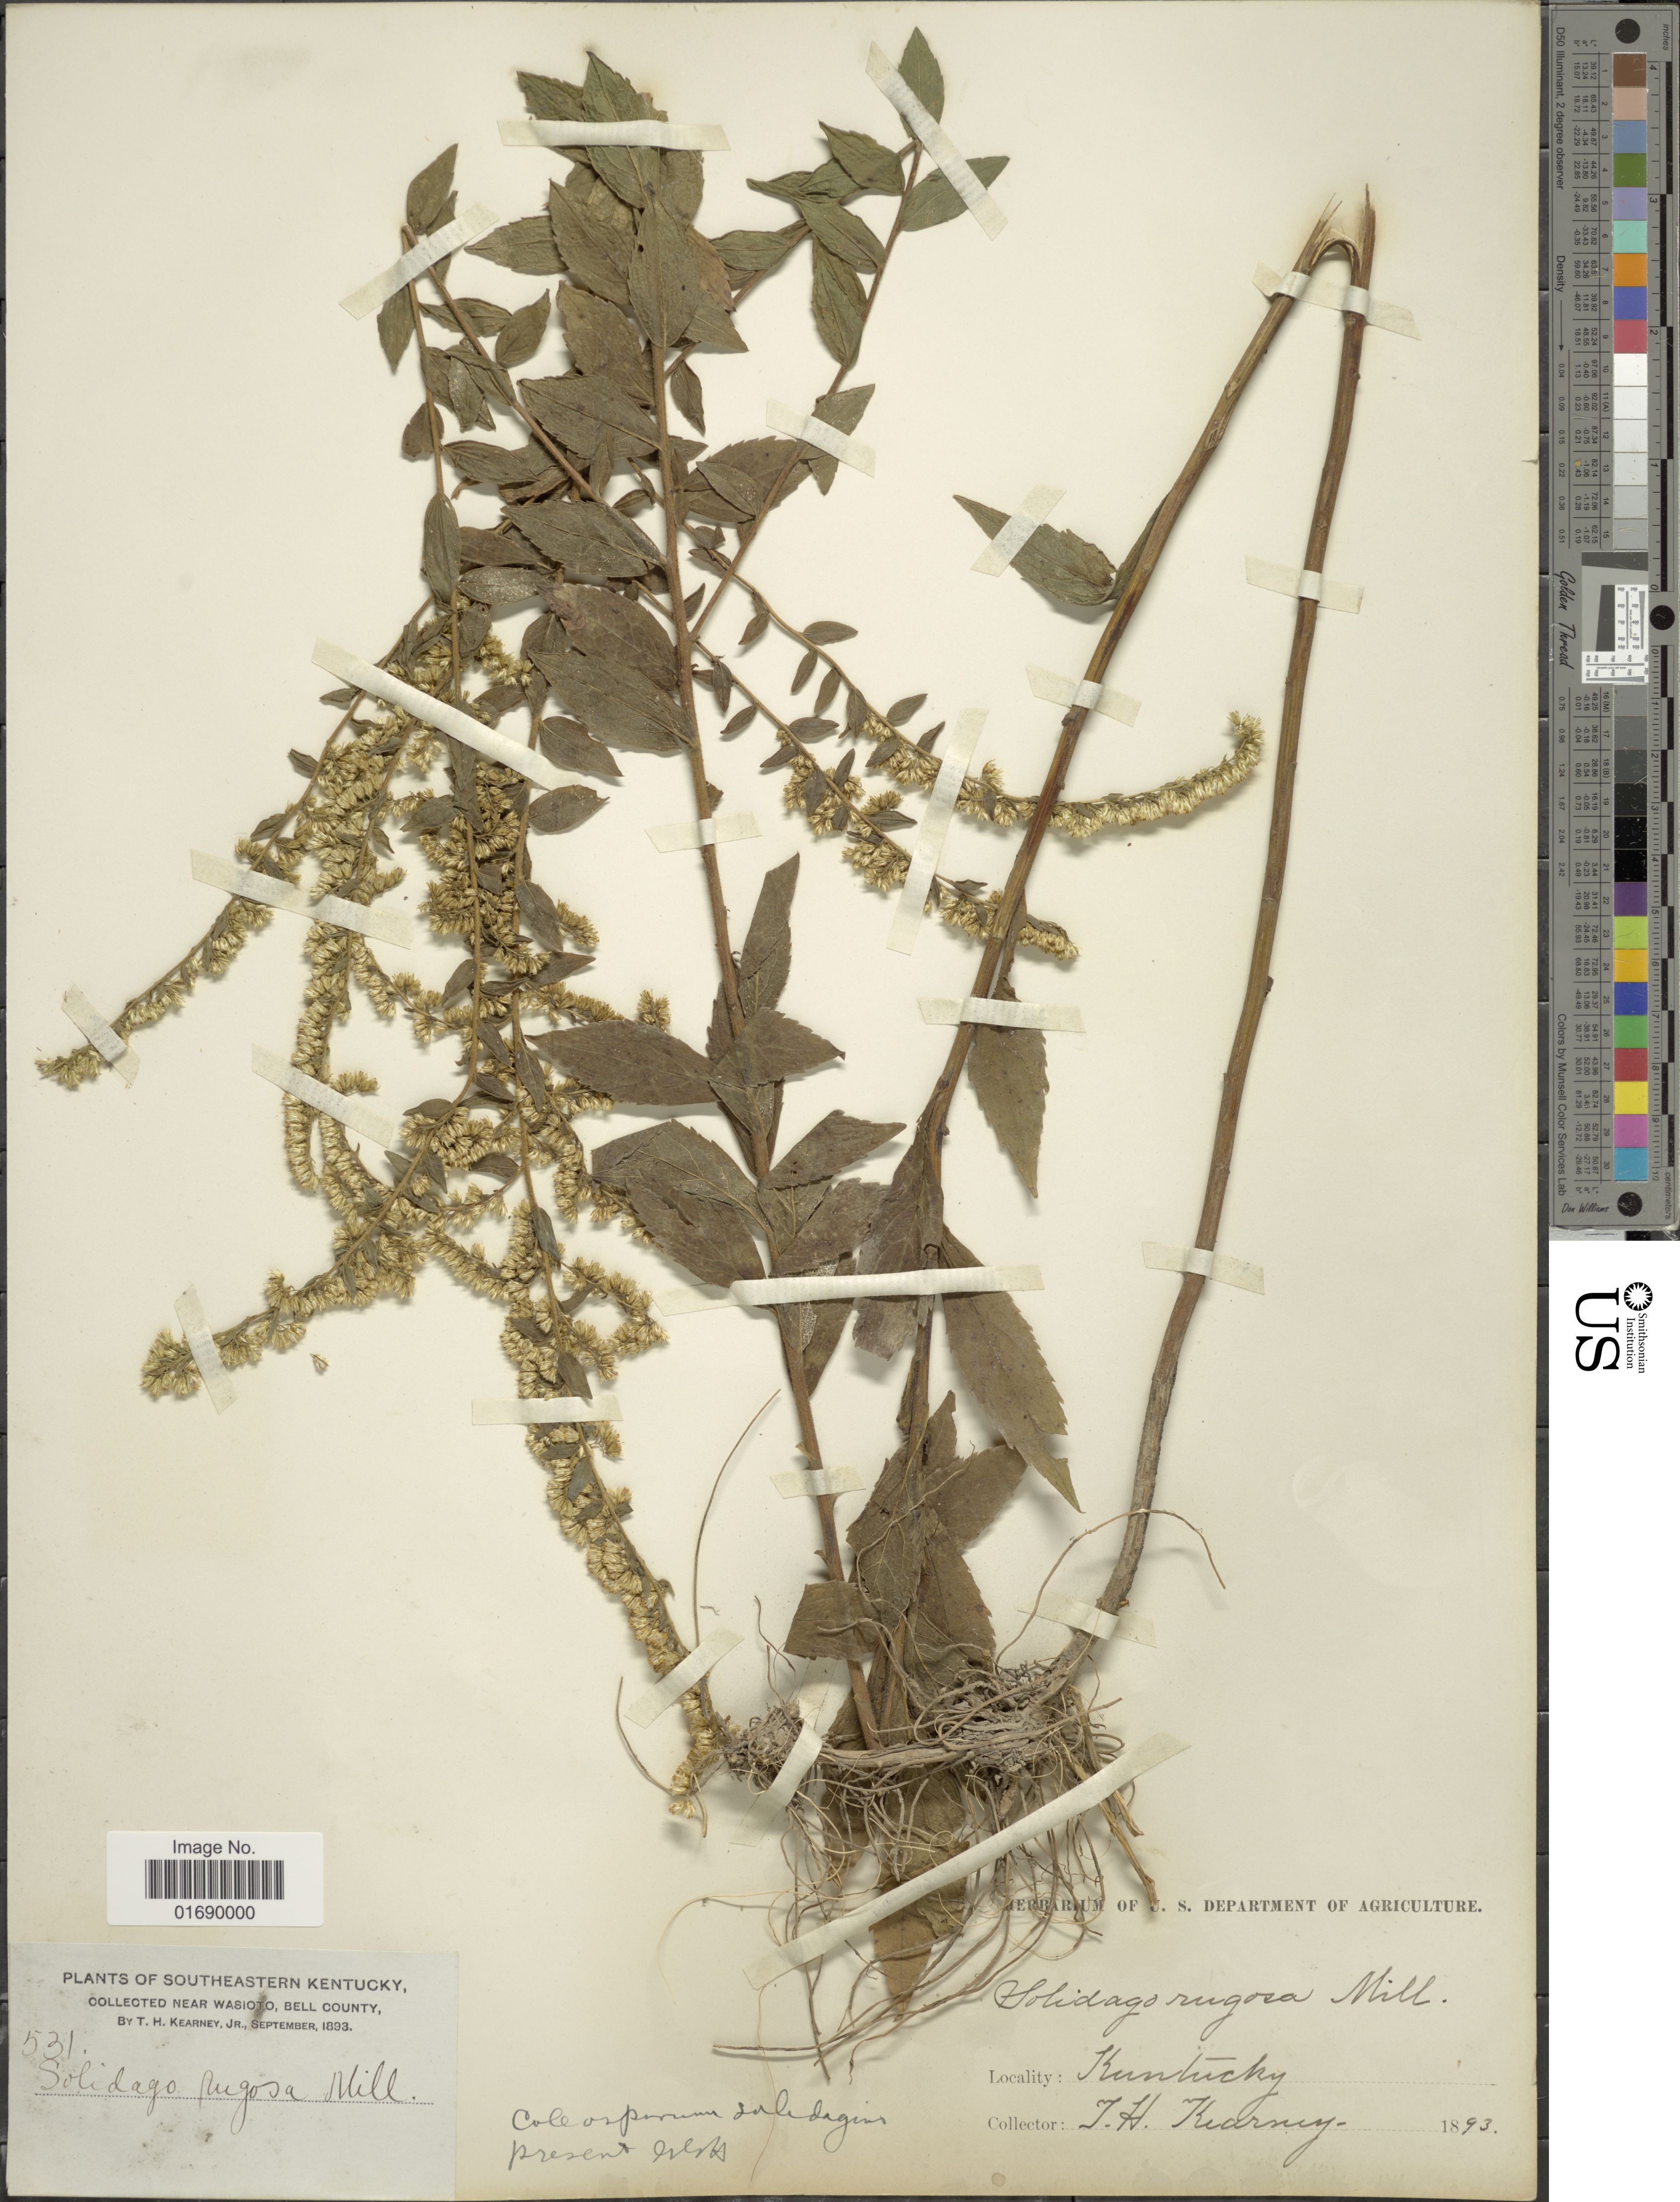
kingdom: Plantae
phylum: Tracheophyta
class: Magnoliopsida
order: Asterales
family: Asteraceae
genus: Solidago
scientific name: Solidago rugosa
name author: Mill.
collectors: T. H. Kearney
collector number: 531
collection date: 1893-09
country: United States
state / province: Kentucky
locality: Southeastern Kentucky, near Wasioto, Bell County